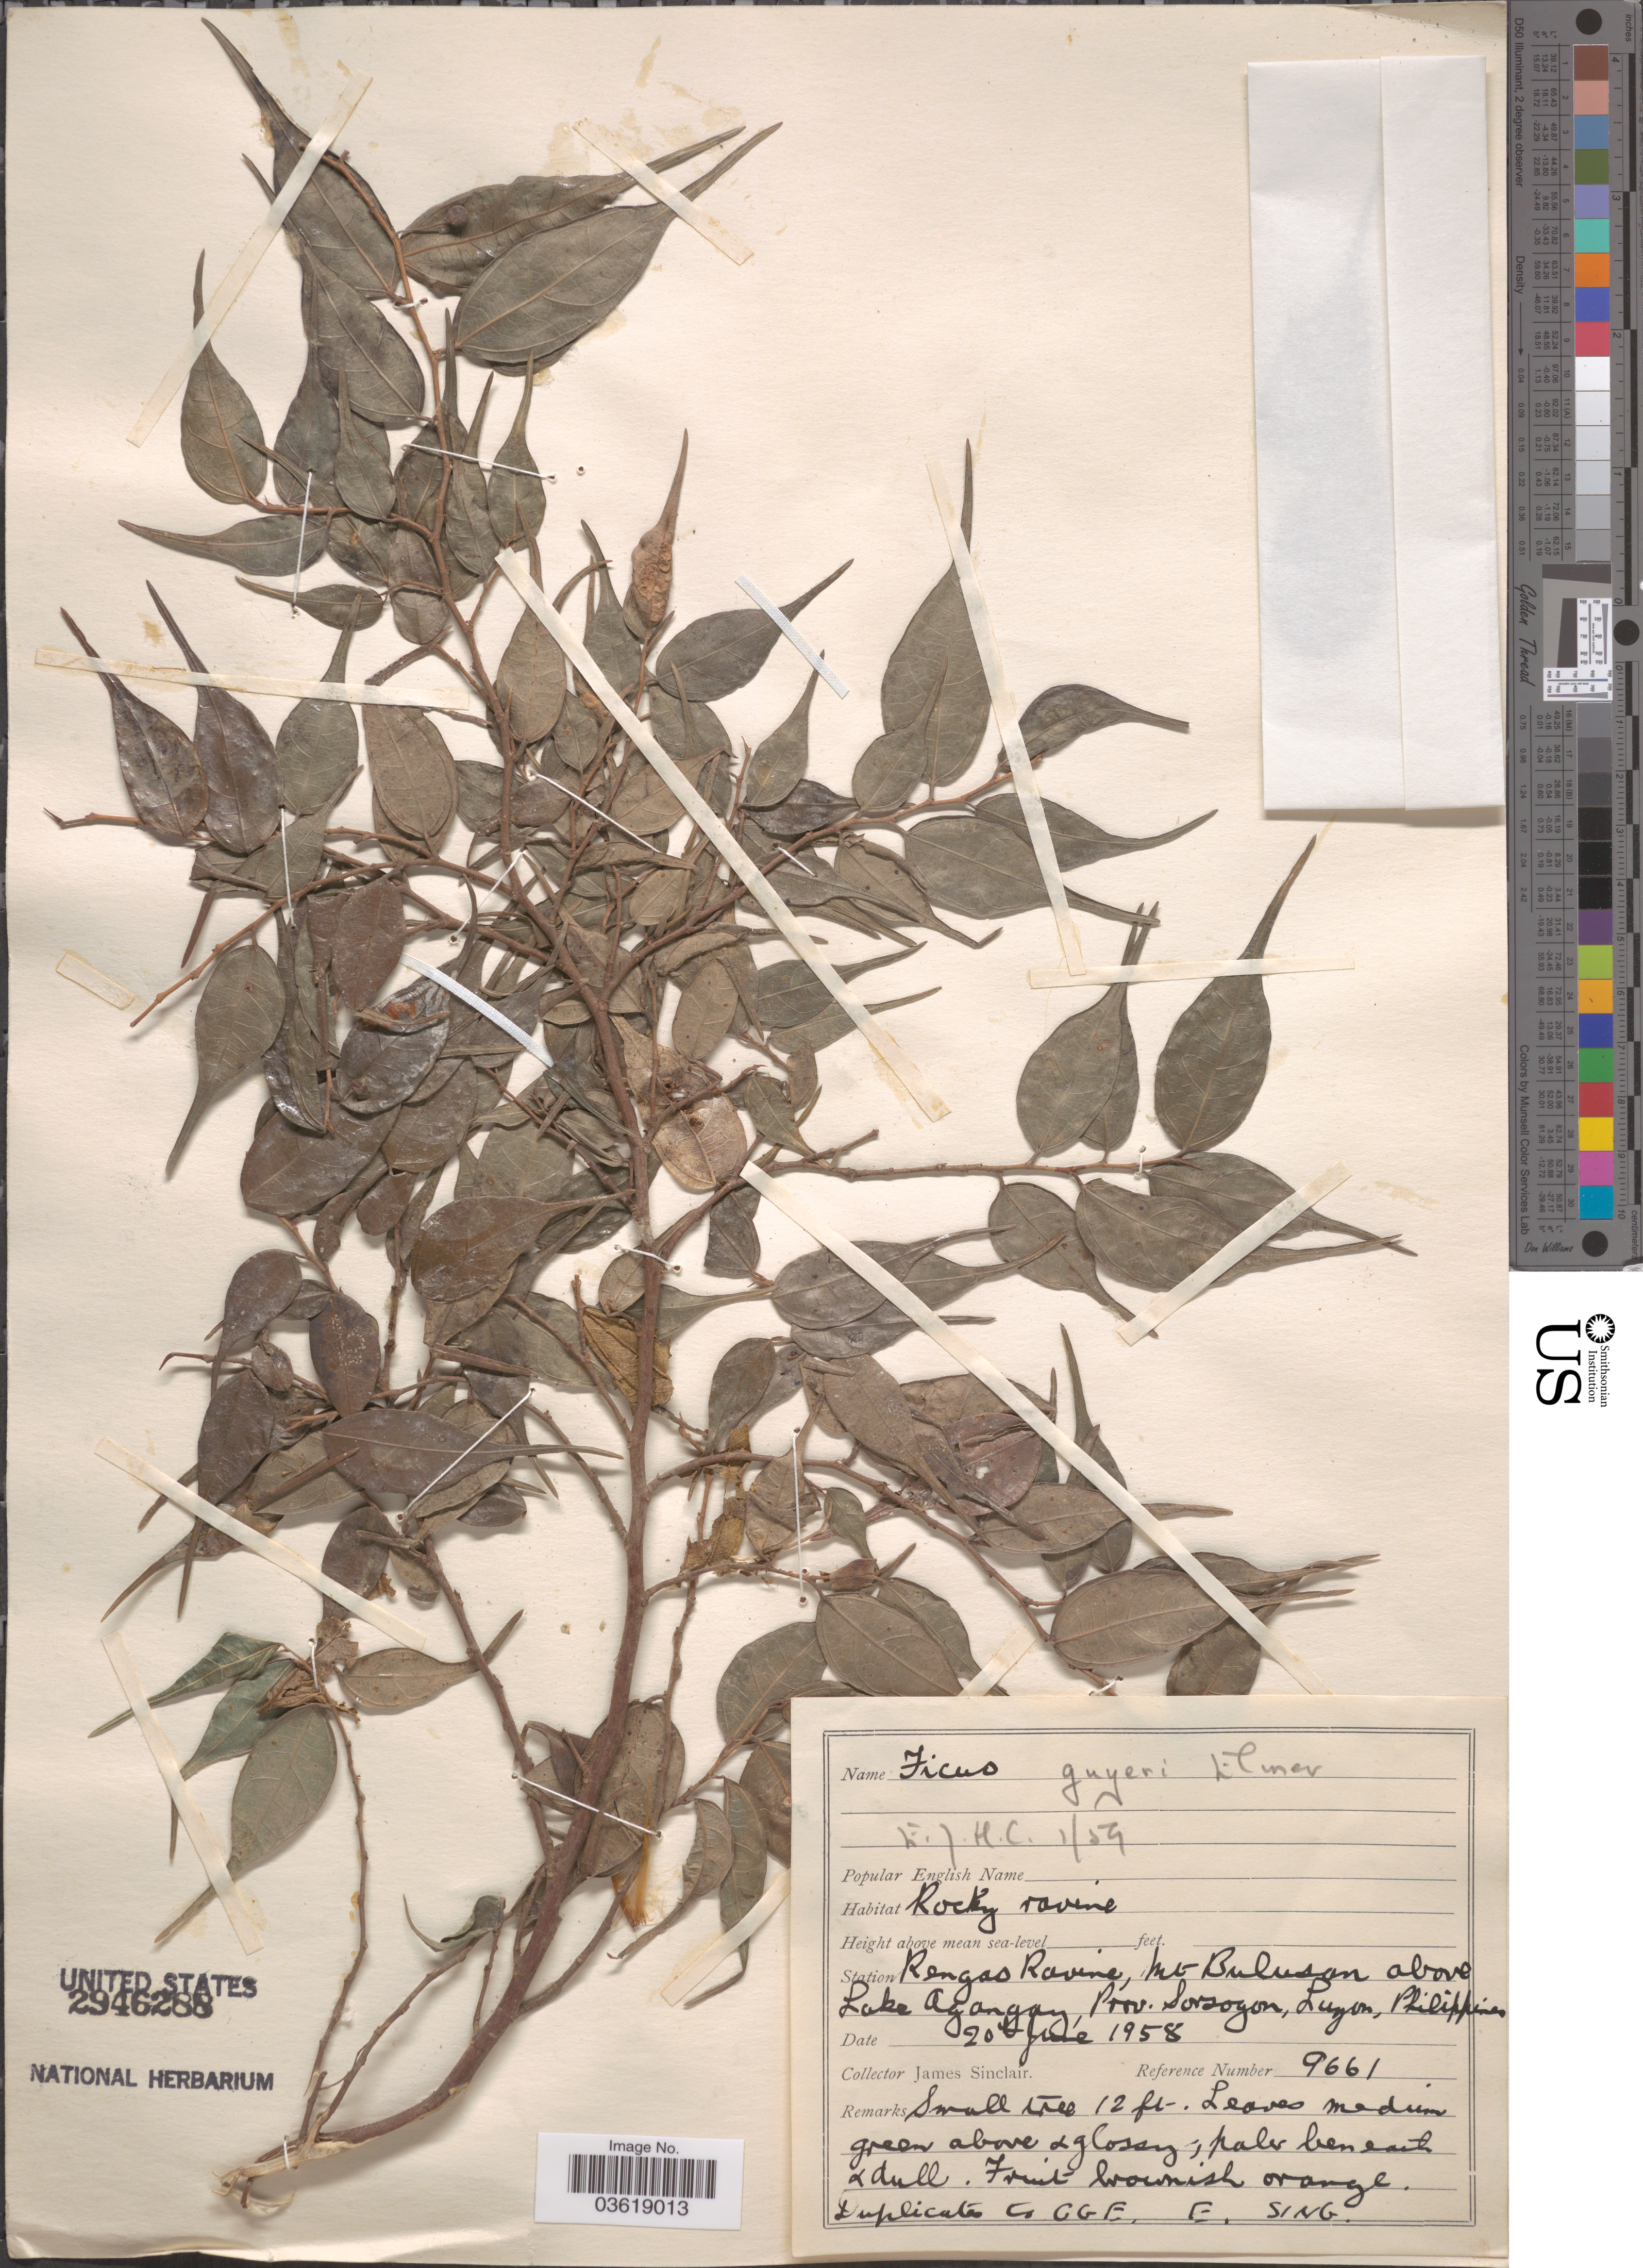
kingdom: Plantae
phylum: Tracheophyta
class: Magnoliopsida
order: Rosales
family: Moraceae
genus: Ficus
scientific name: Ficus guyeri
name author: Elmer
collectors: J. Sinclair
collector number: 9661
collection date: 1958-06-20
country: Philippines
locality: Station Rengas Ravine, Mt Bulusan above Lake Agangay, Prov. Sorsogon, Luzon.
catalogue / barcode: US 2946288